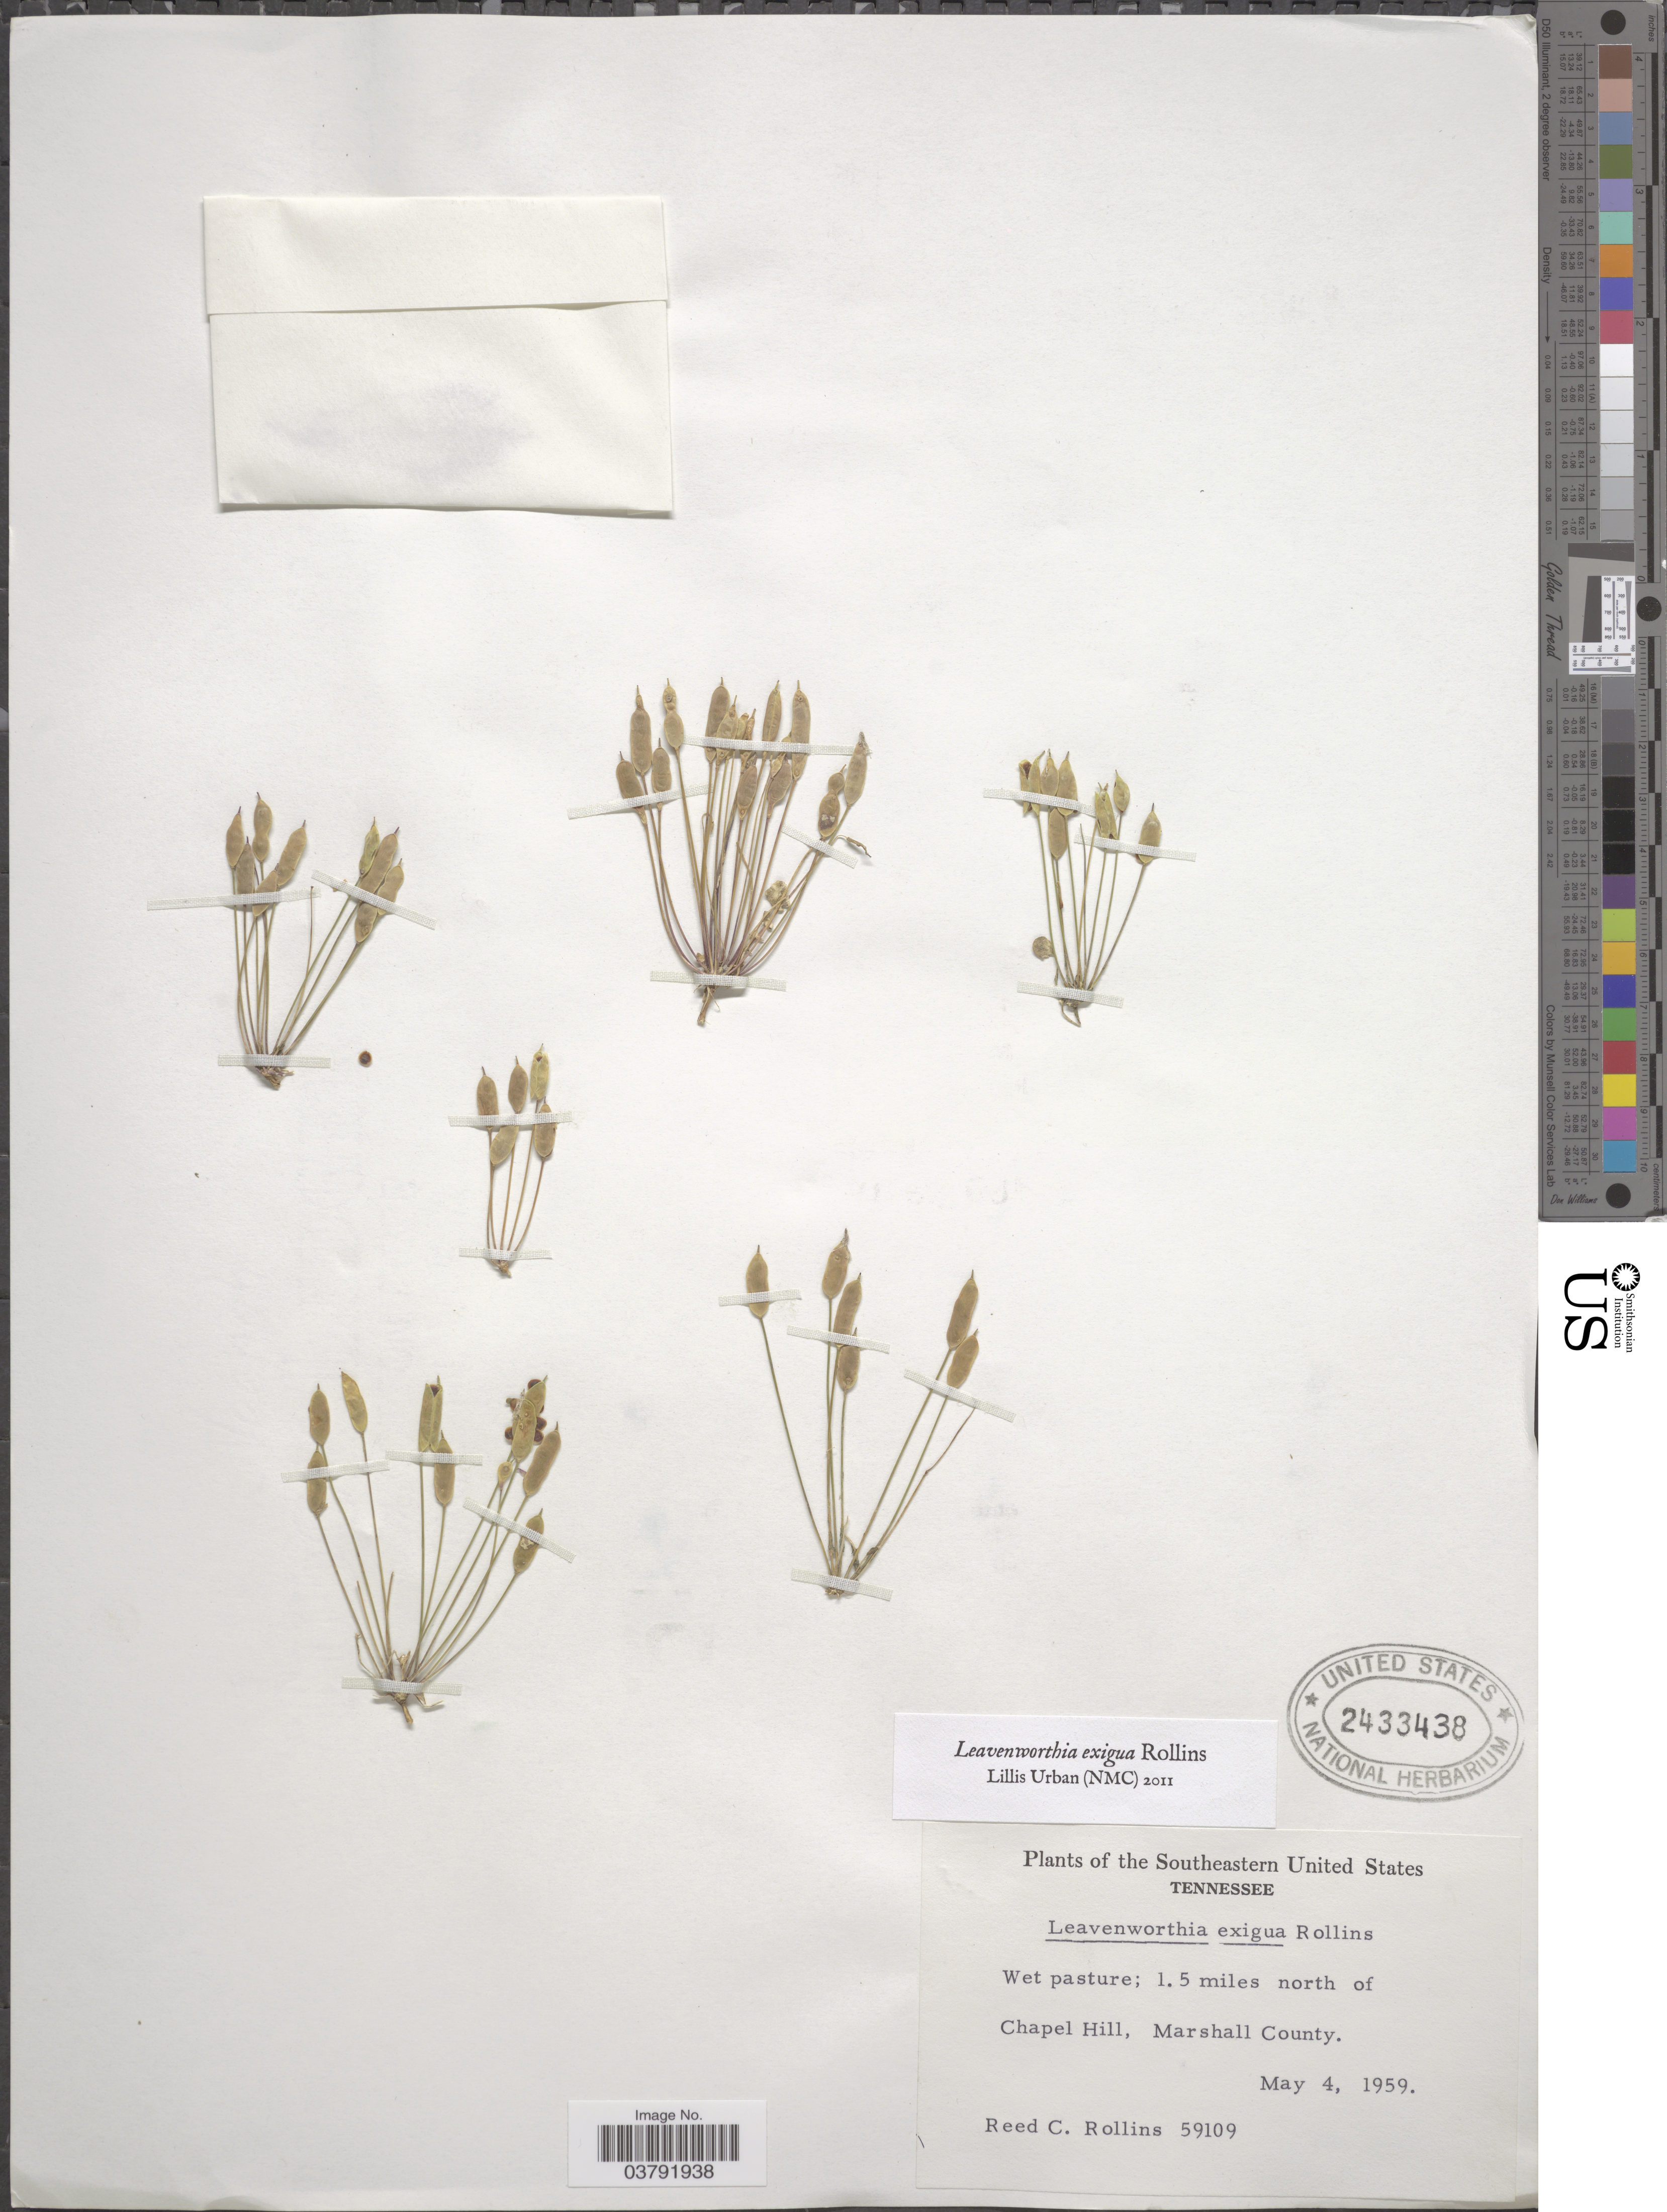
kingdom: Plantae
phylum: Tracheophyta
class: Magnoliopsida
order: Brassicales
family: Brassicaceae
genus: Leavenworthia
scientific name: Leavenworthia exigua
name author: Rollins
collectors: R. C. Rollins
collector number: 59109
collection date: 1959-05-04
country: United States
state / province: Tennessee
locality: Southeastern United States. 1.5 miles north of Chapel Hill, Marshall County.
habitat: wet pasture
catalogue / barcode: US 2433438